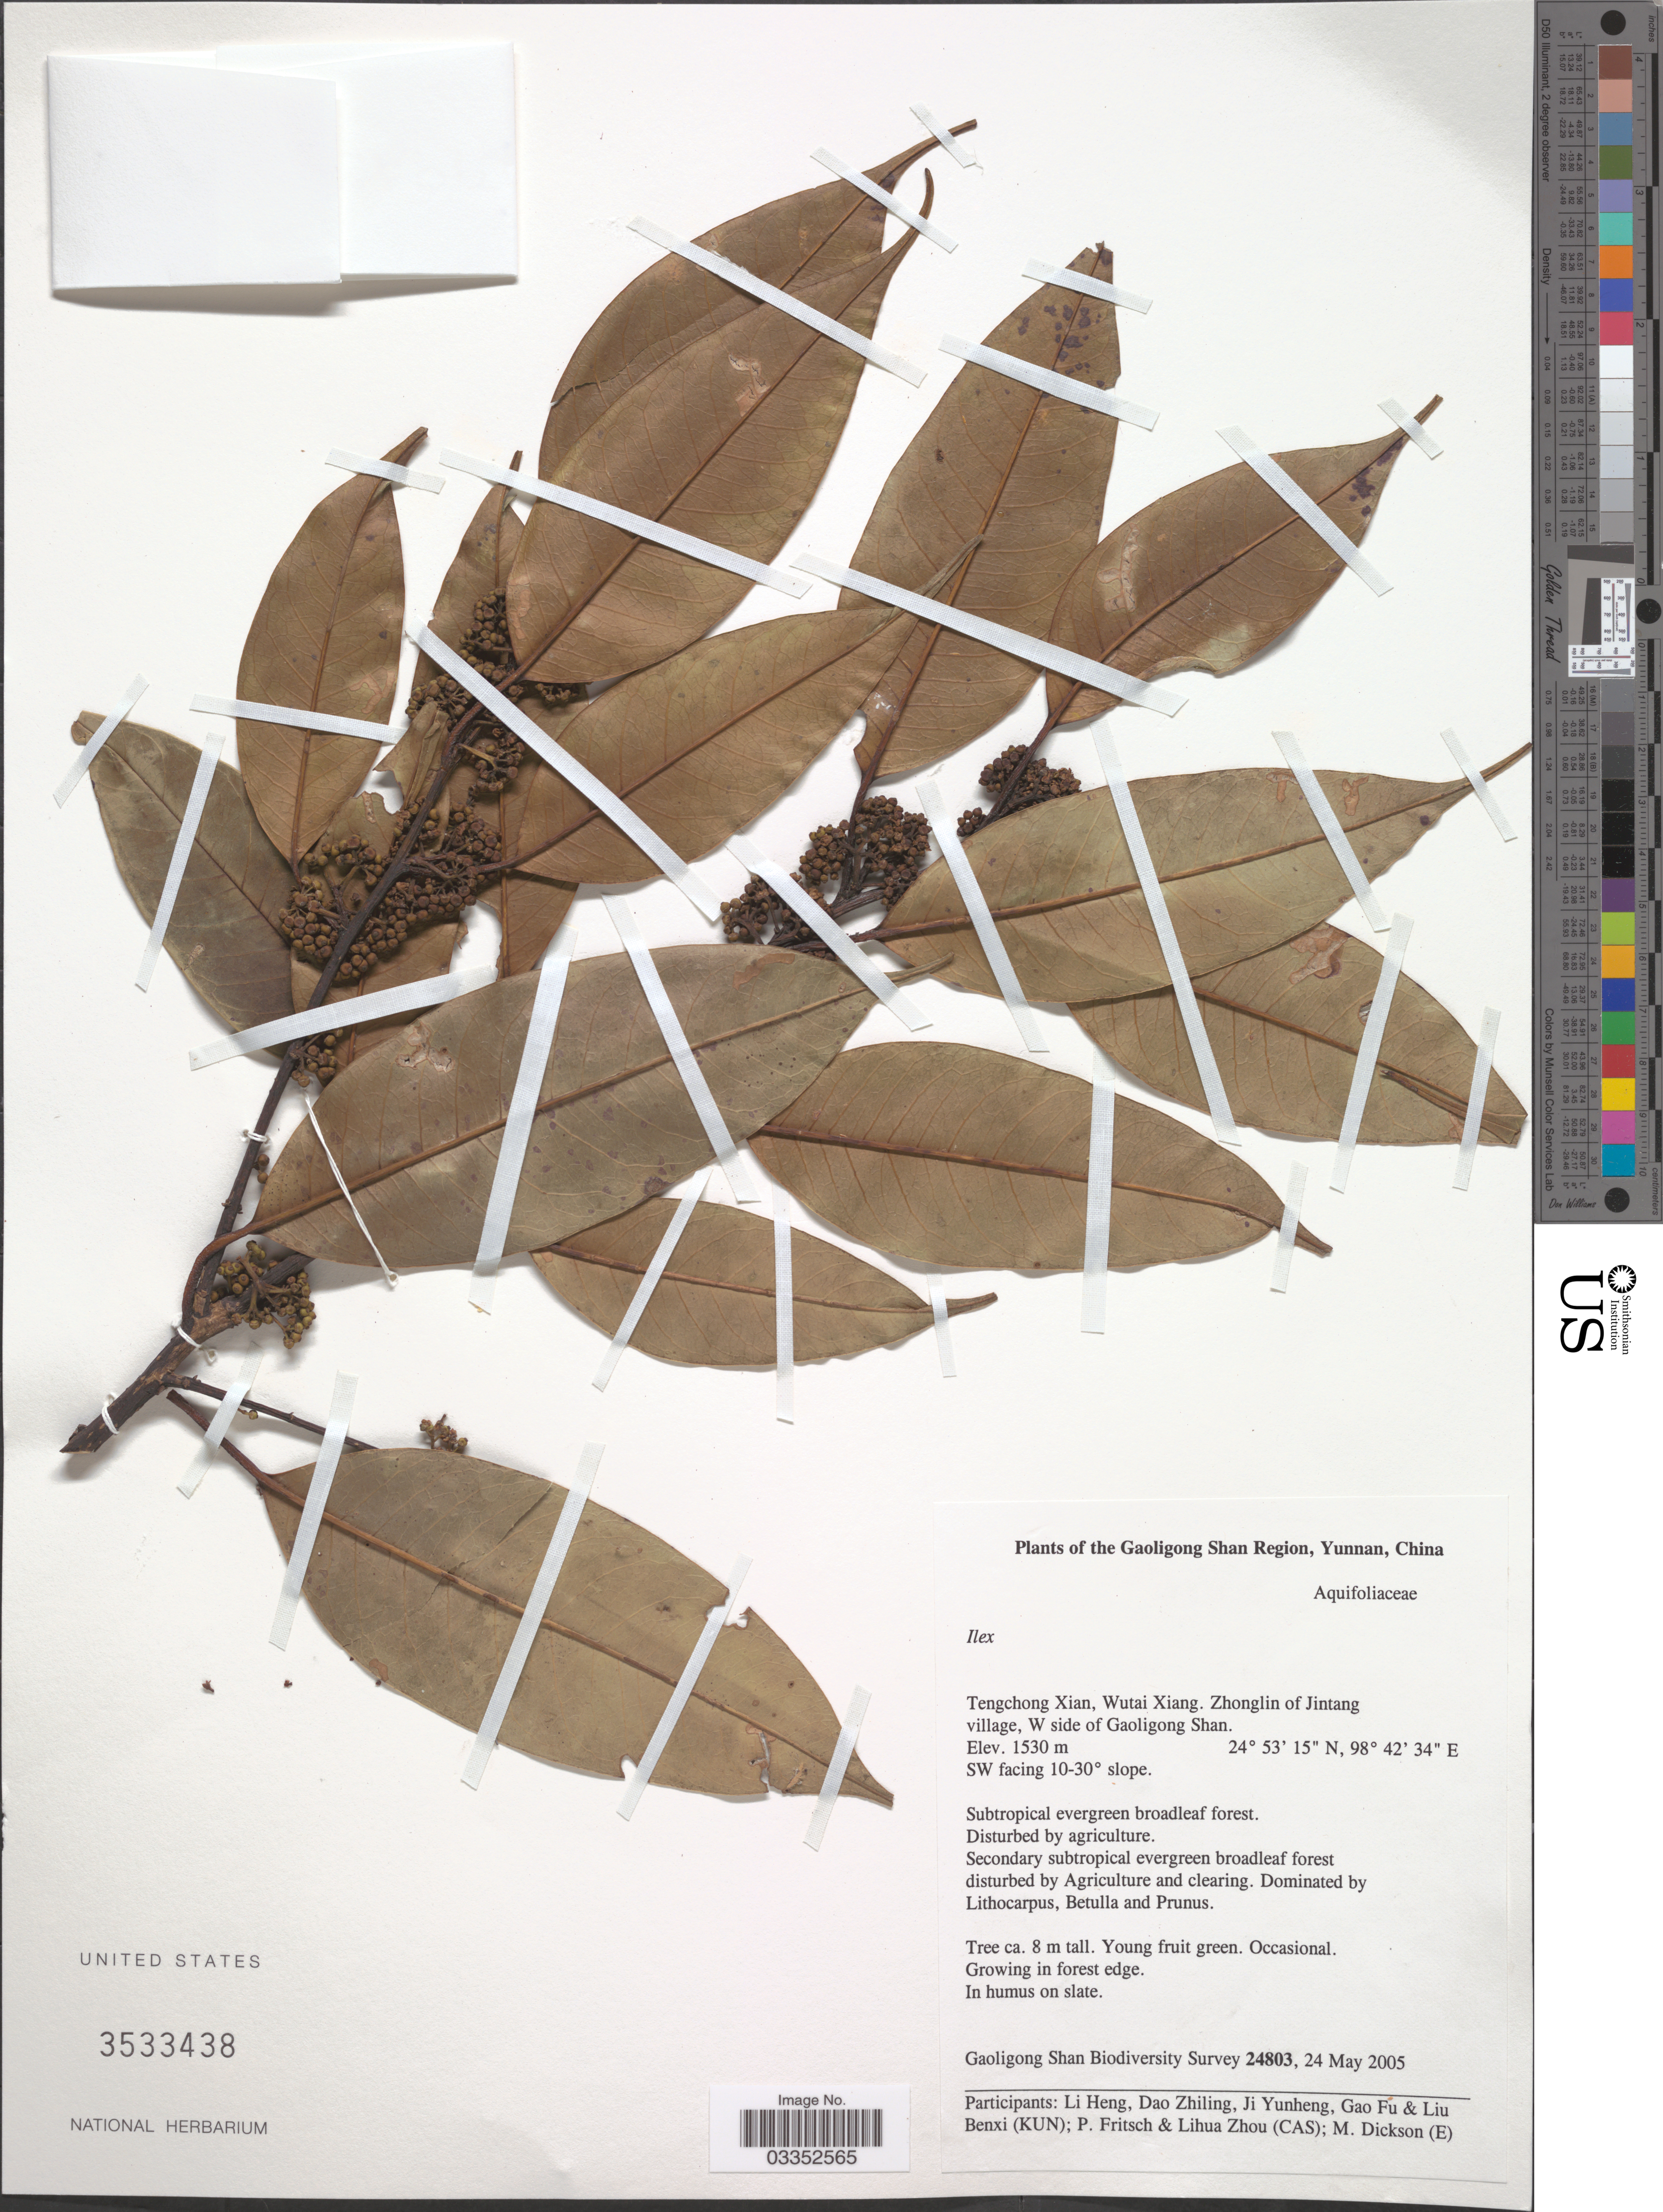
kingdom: Plantae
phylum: Tracheophyta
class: Magnoliopsida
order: Aquifoliales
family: Aquifoliaceae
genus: Ilex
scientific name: Ilex sp.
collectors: Gaoligong Shan Biodiversity Survey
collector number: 24803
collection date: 2005-05-24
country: China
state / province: Yunnan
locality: Gaoligong Shan Region, Tengchong Xian, Wutai Xiang. Zhonglin of Jintang village, W side of Gaoligong Shan, SW facing 10-30° slope.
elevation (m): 1530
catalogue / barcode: US 3533438